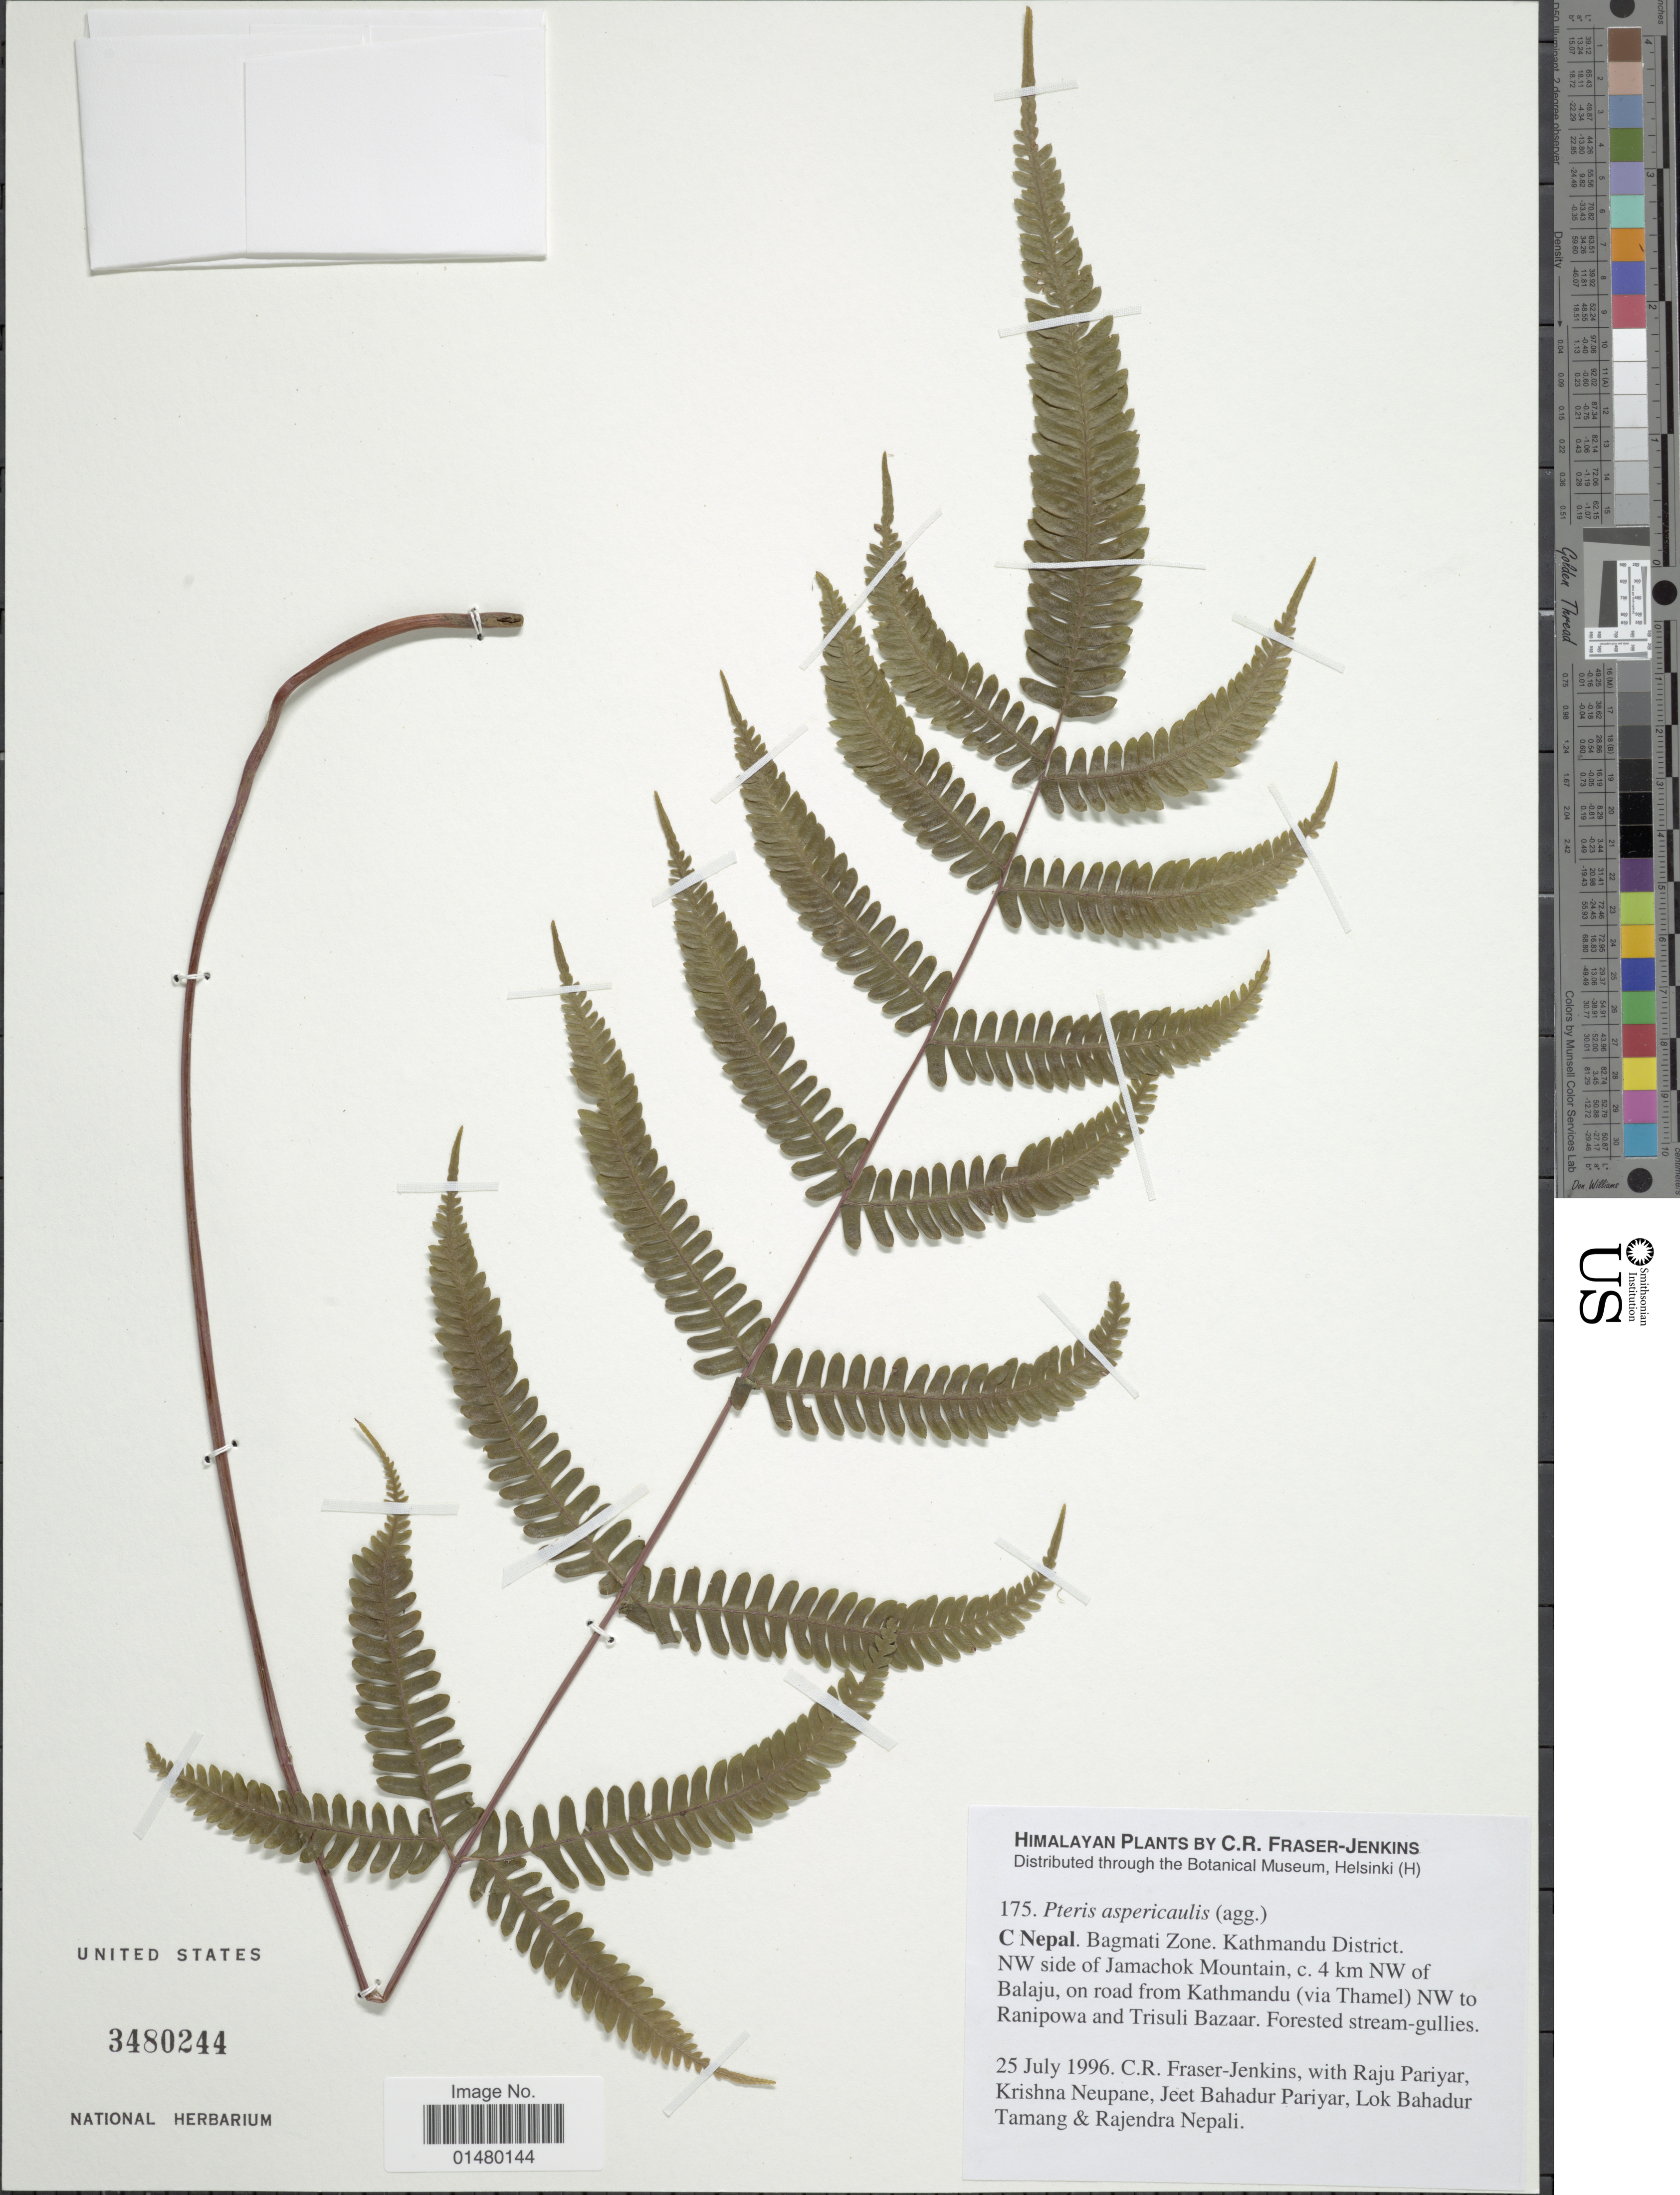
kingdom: Plantae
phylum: Tracheophyta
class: Polypodiopsida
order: Polypodiales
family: Pteridaceae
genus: Pteris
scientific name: Pteris aspericaulis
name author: Wall. ex Hieron.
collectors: C. R. Fraser-Jenkins, R. Pariyar, K. Neupane, J. Pariyar & et al.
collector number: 175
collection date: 1996-07-25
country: Nepal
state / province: Bagmati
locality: C Nepal. Bagmati Zone. Kathmandu District. NW side of Jamachok Mountain, c. 4 km NW of Balaju, on road from Kathmandu (via Thamel) NW to Ranipowa and Trisuli Bazaar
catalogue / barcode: US 3480244